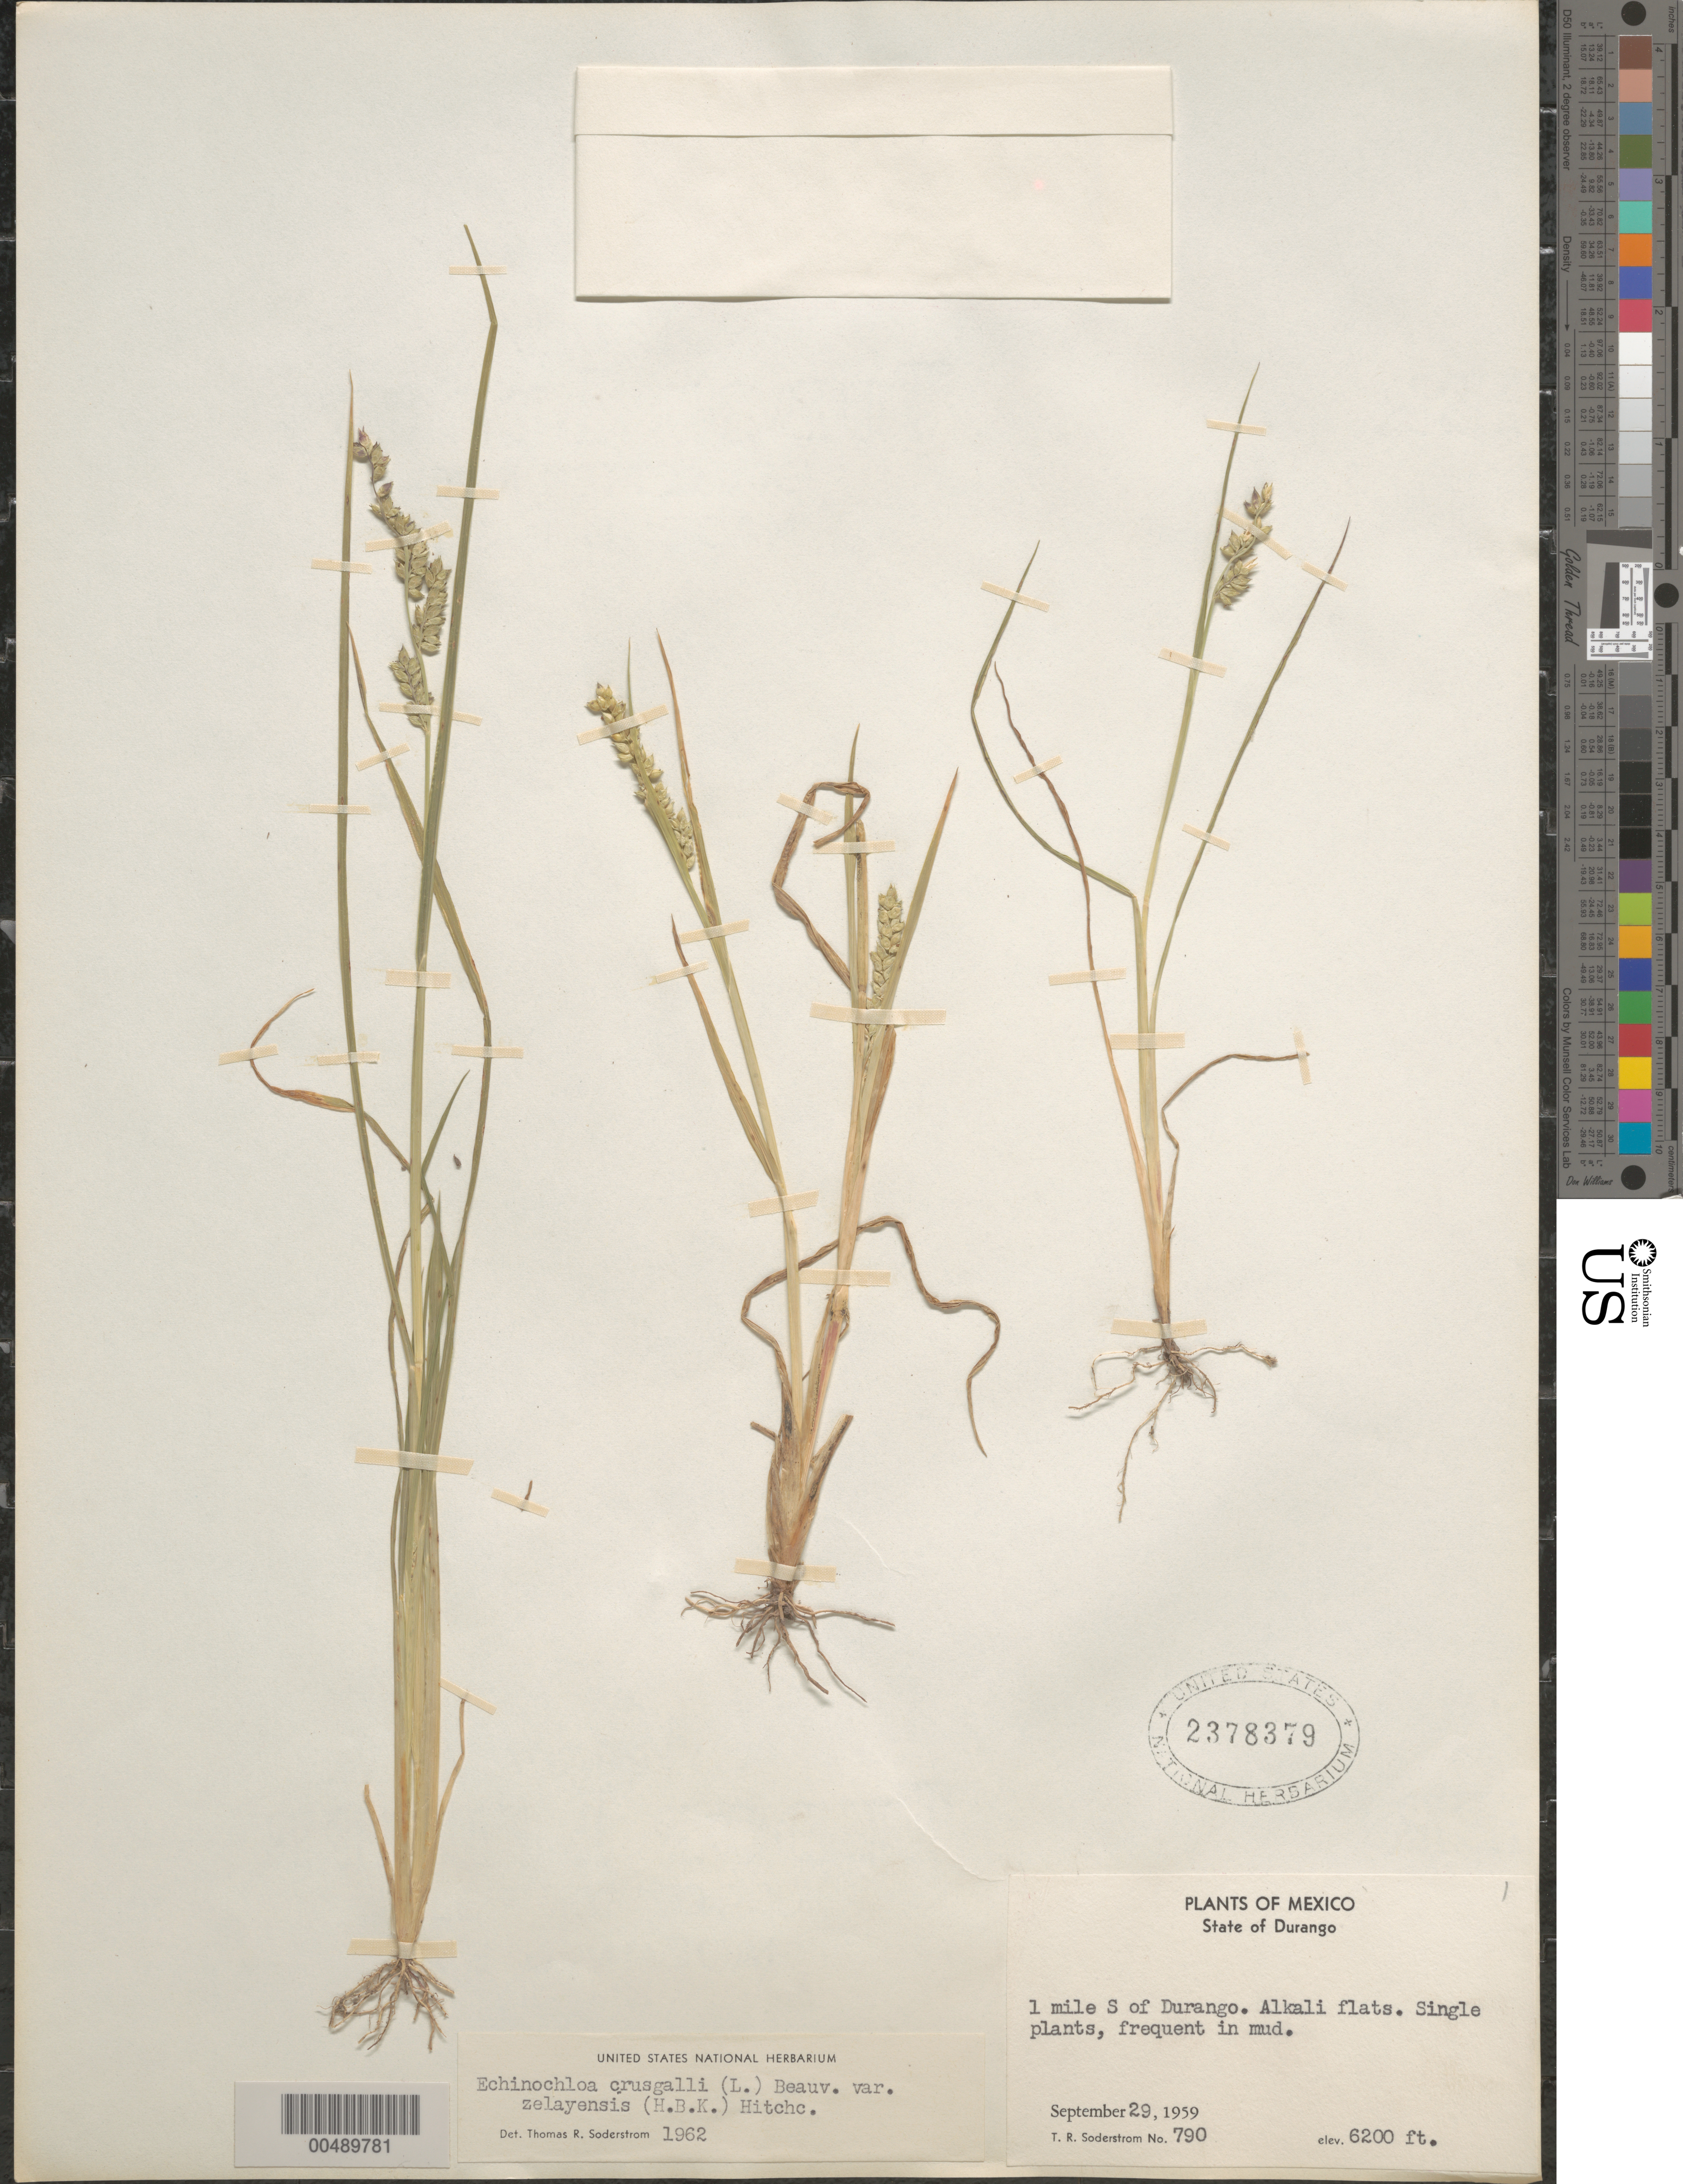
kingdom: Plantae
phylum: Tracheophyta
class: Liliopsida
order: Poales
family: Poaceae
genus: Echinochloa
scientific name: Echinochloa crus-galli var. zelayensis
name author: (Kunth) Hitchc.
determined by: Soderstrom, T. R.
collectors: T. R. Soderstrom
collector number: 790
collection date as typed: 29 Sep 1959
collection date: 1959-09-29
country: Mexico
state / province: Durango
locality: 1 mi S of Durango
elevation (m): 1890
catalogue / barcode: US 2378379